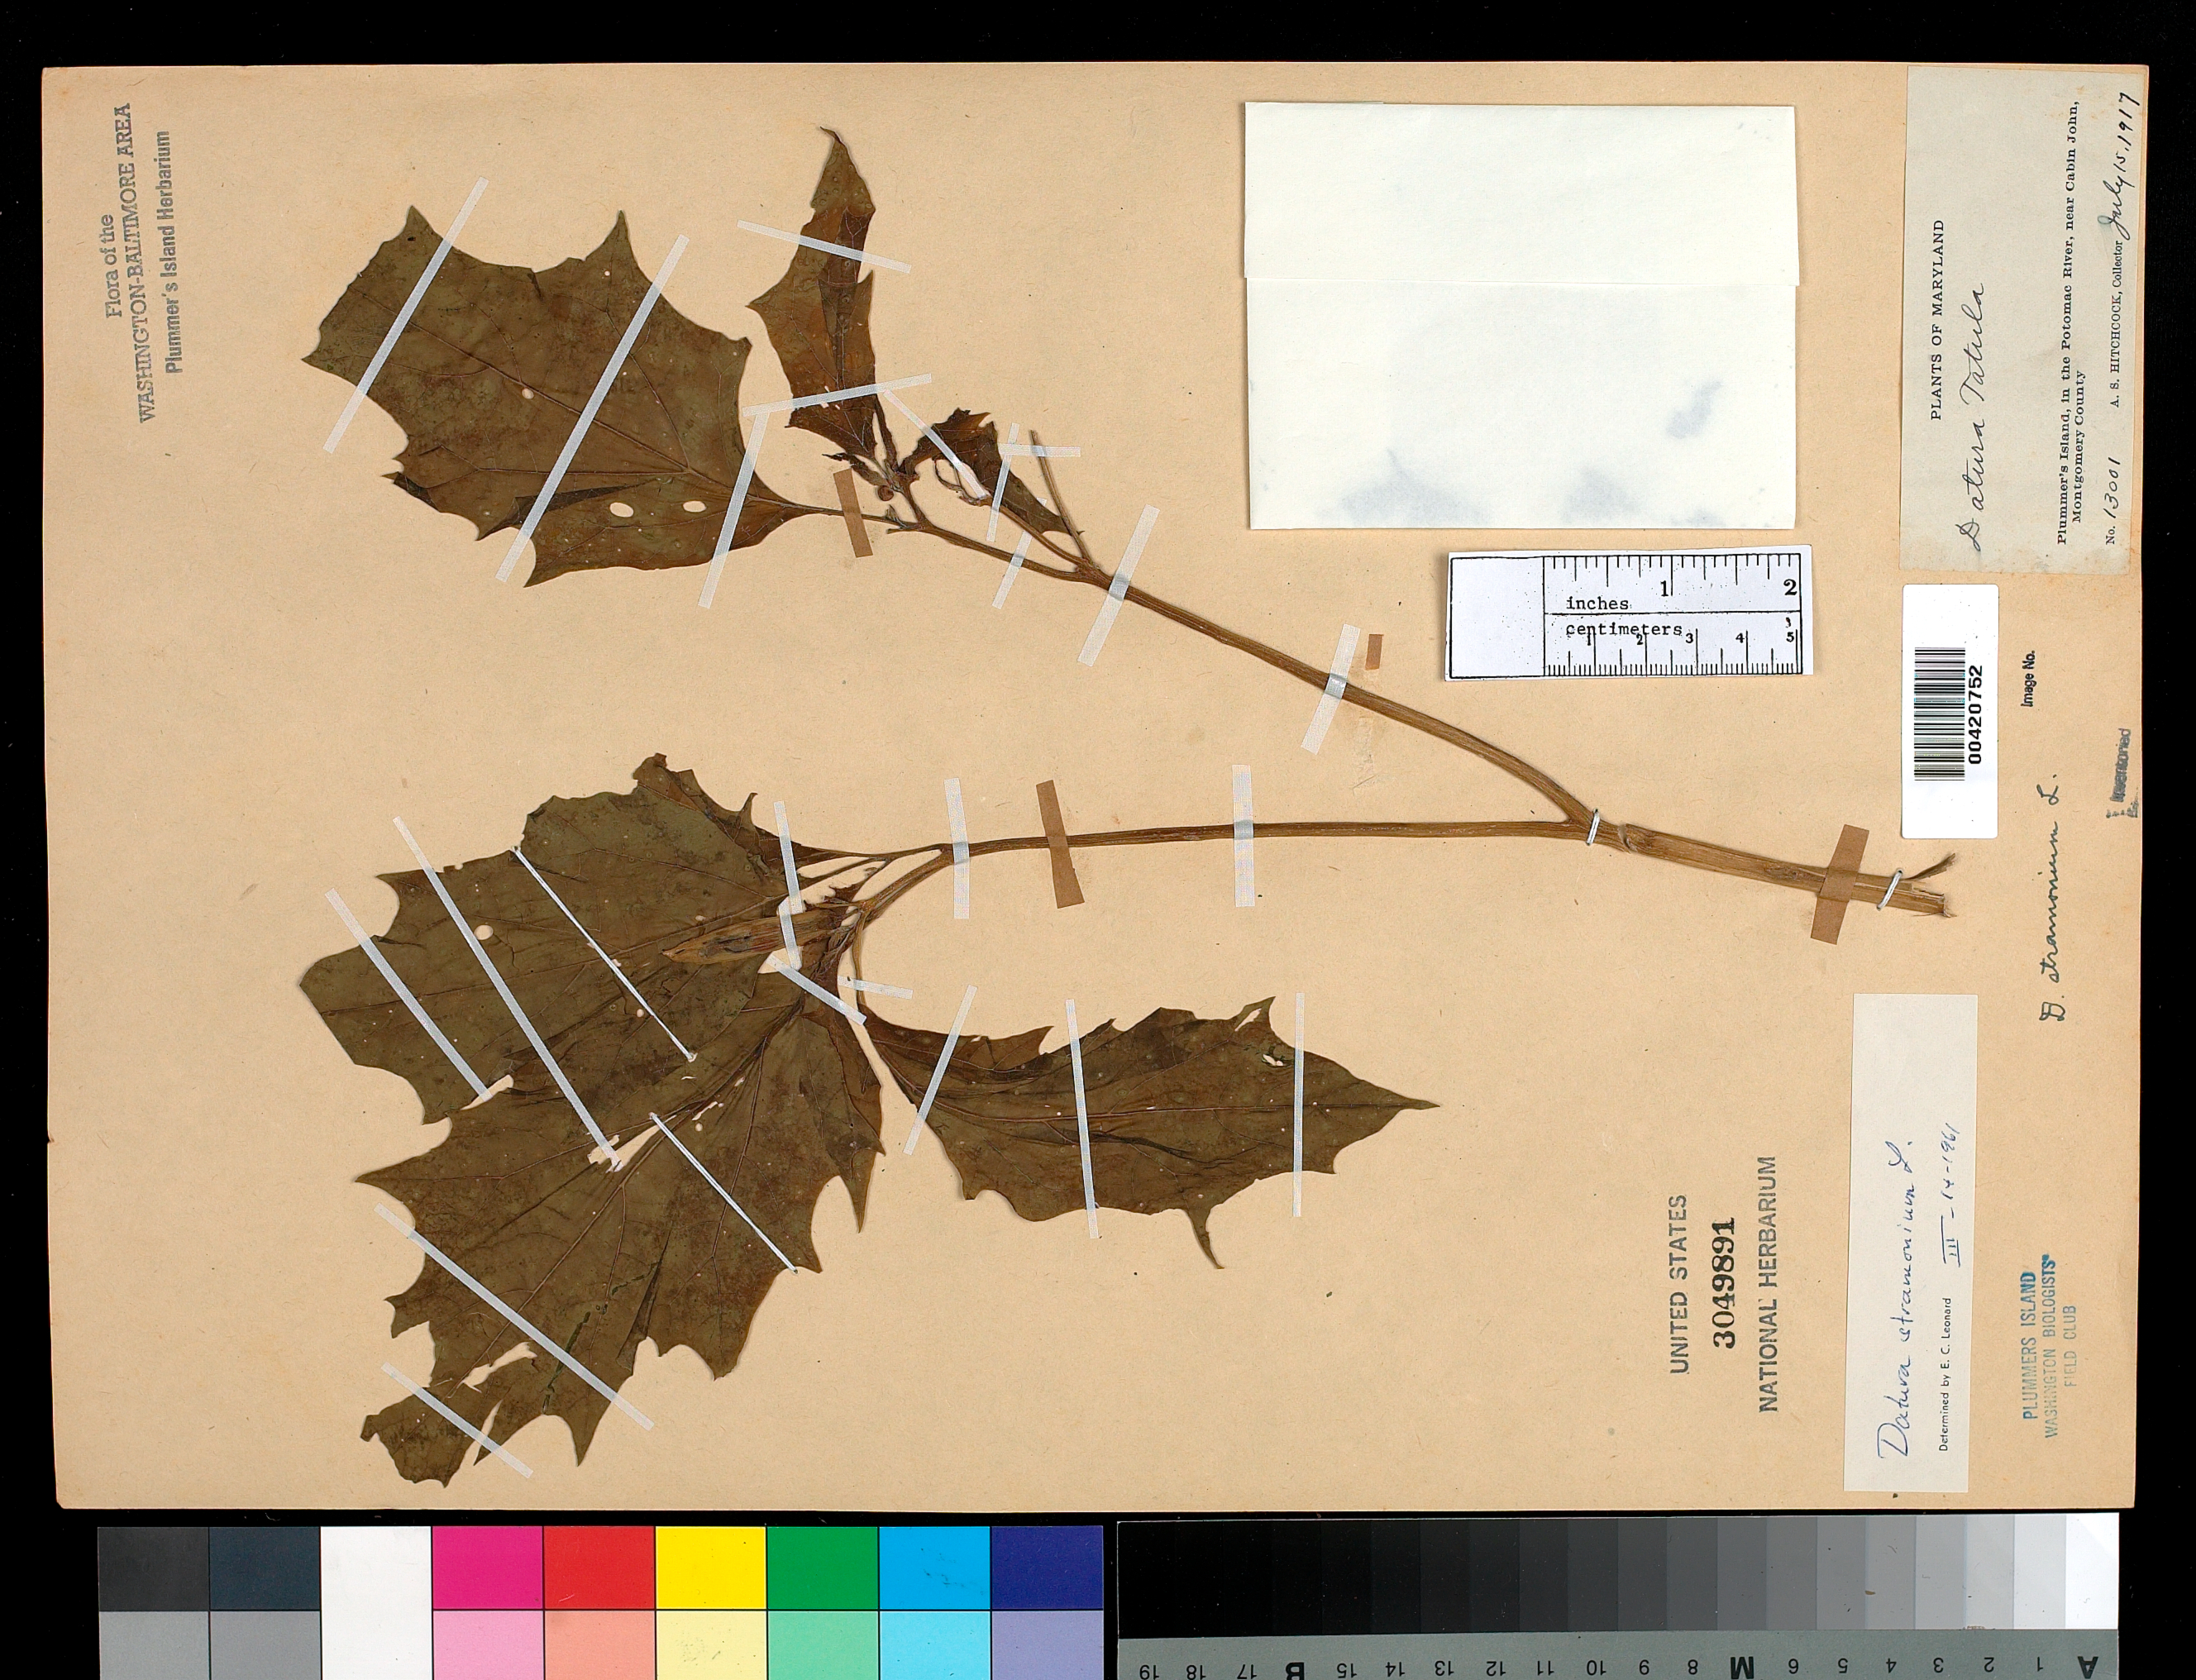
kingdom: Plantae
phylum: Tracheophyta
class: Magnoliopsida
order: Solanales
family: Solanaceae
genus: Datura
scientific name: Datura stramonium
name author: L.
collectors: A. S. Hitchcock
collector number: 13001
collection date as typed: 15 Jul 1917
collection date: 1917-07-15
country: United States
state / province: Maryland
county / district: Montgomery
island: Plummers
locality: Plummer's Island C. & O. Canal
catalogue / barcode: US 3049891